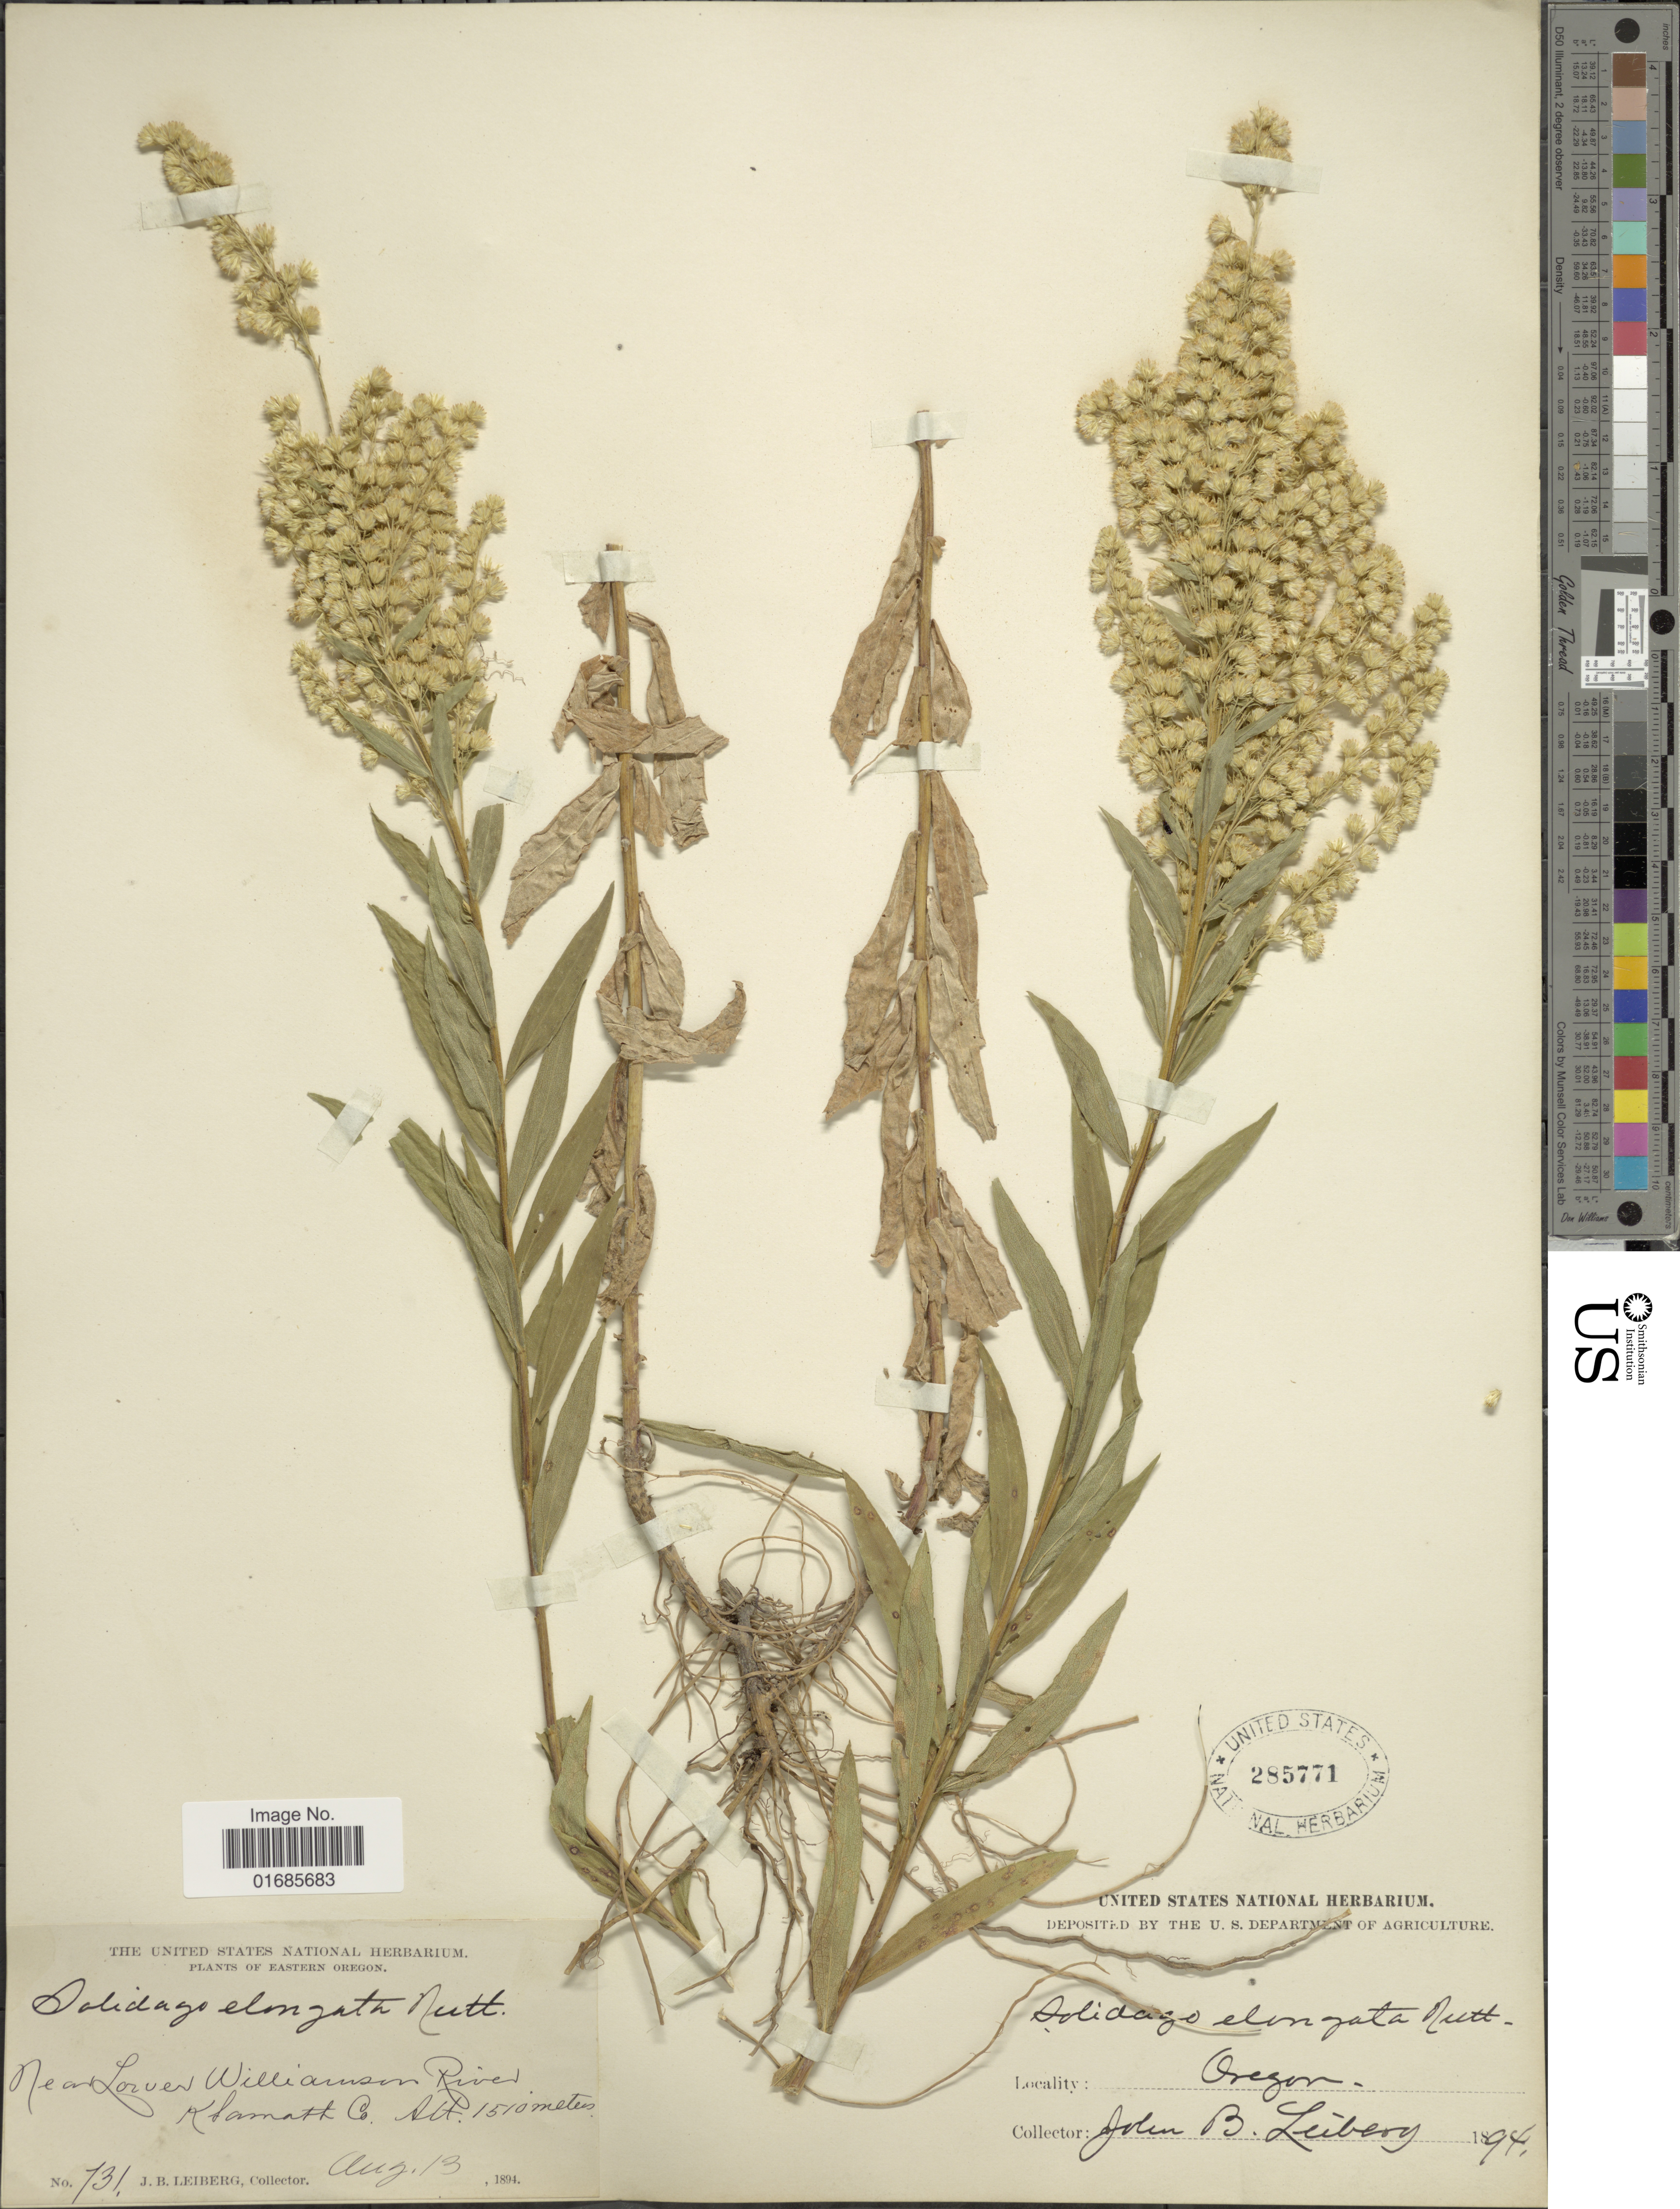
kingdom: Plantae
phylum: Tracheophyta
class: Magnoliopsida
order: Asterales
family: Asteraceae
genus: Solidago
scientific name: Solidago canadensis var. salebrosa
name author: (Piper) M.E. Jones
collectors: J. B. Leiberg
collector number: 731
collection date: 1894-08-13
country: United States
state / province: Oregon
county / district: Klamath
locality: Eastern Oregon, near Lower Williamson River, Klamath Co.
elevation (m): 1510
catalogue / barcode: US 285771